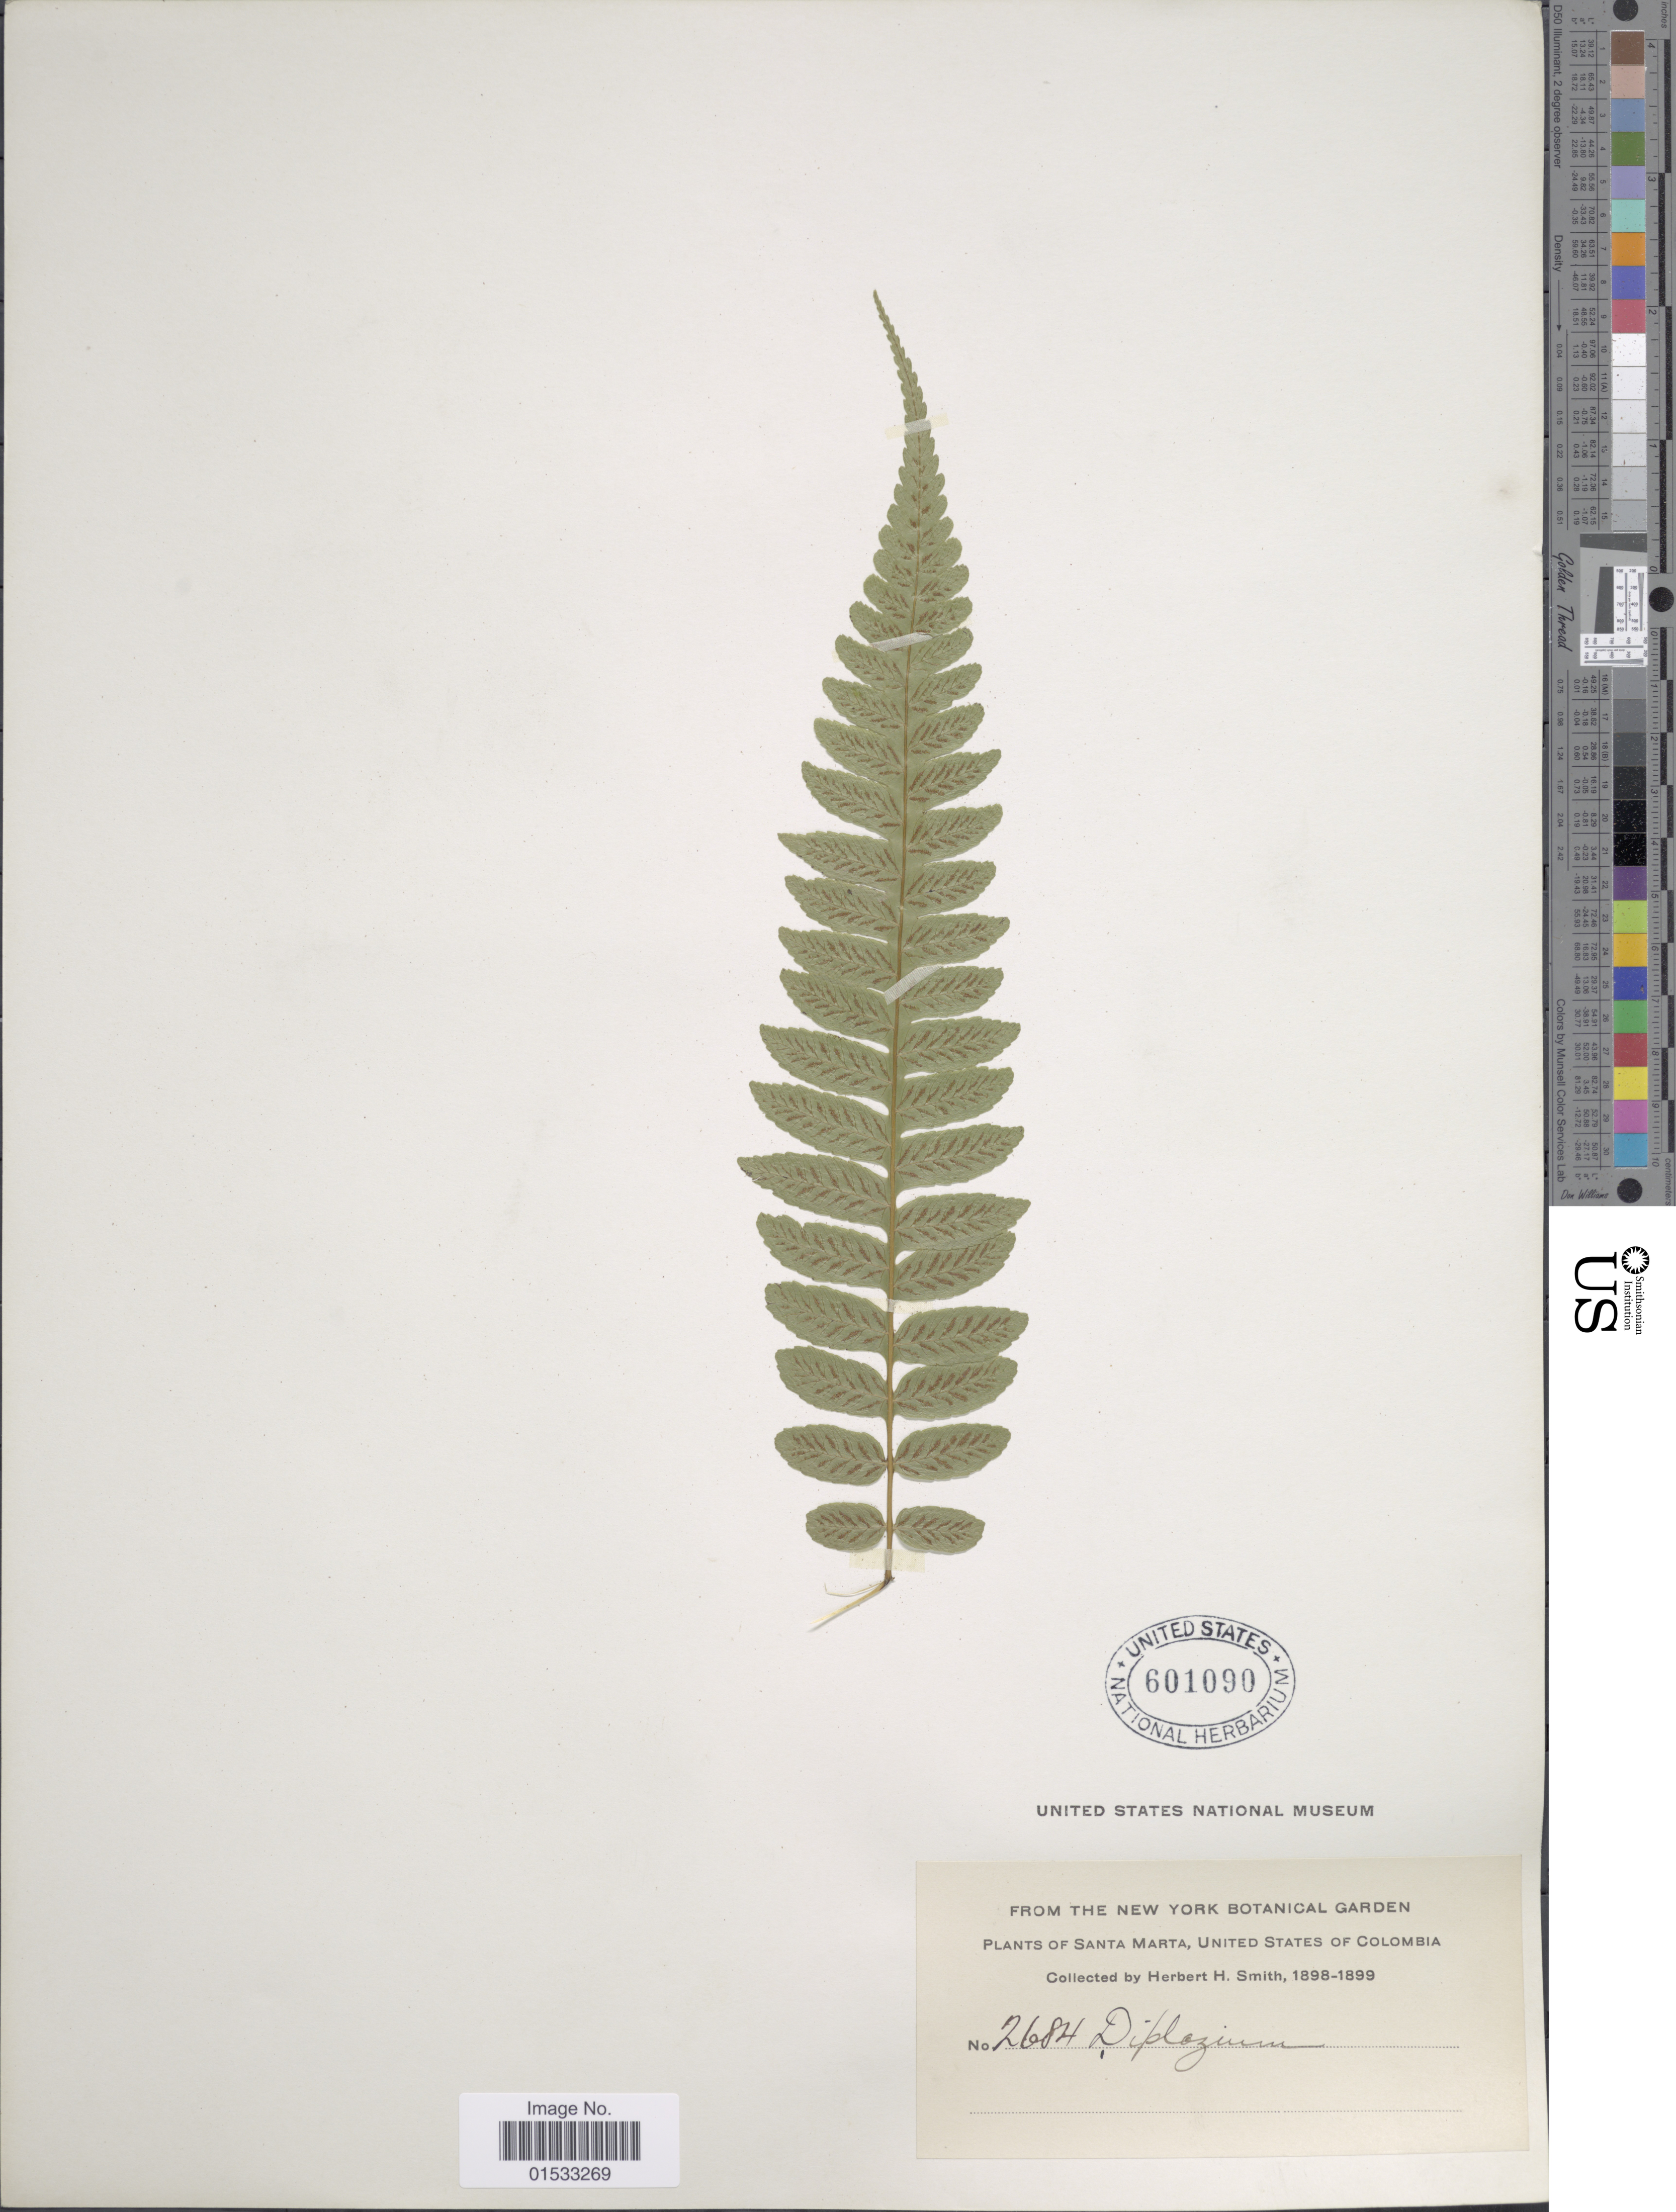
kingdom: Plantae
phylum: Tracheophyta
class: Polypodiopsida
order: Polypodiales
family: Athyriaceae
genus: Diplazium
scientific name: Diplazium sp.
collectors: Herbert H. Smith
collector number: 2684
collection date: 1898/1899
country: Colombia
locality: Santa Marta, United States of Colombia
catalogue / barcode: US 601090